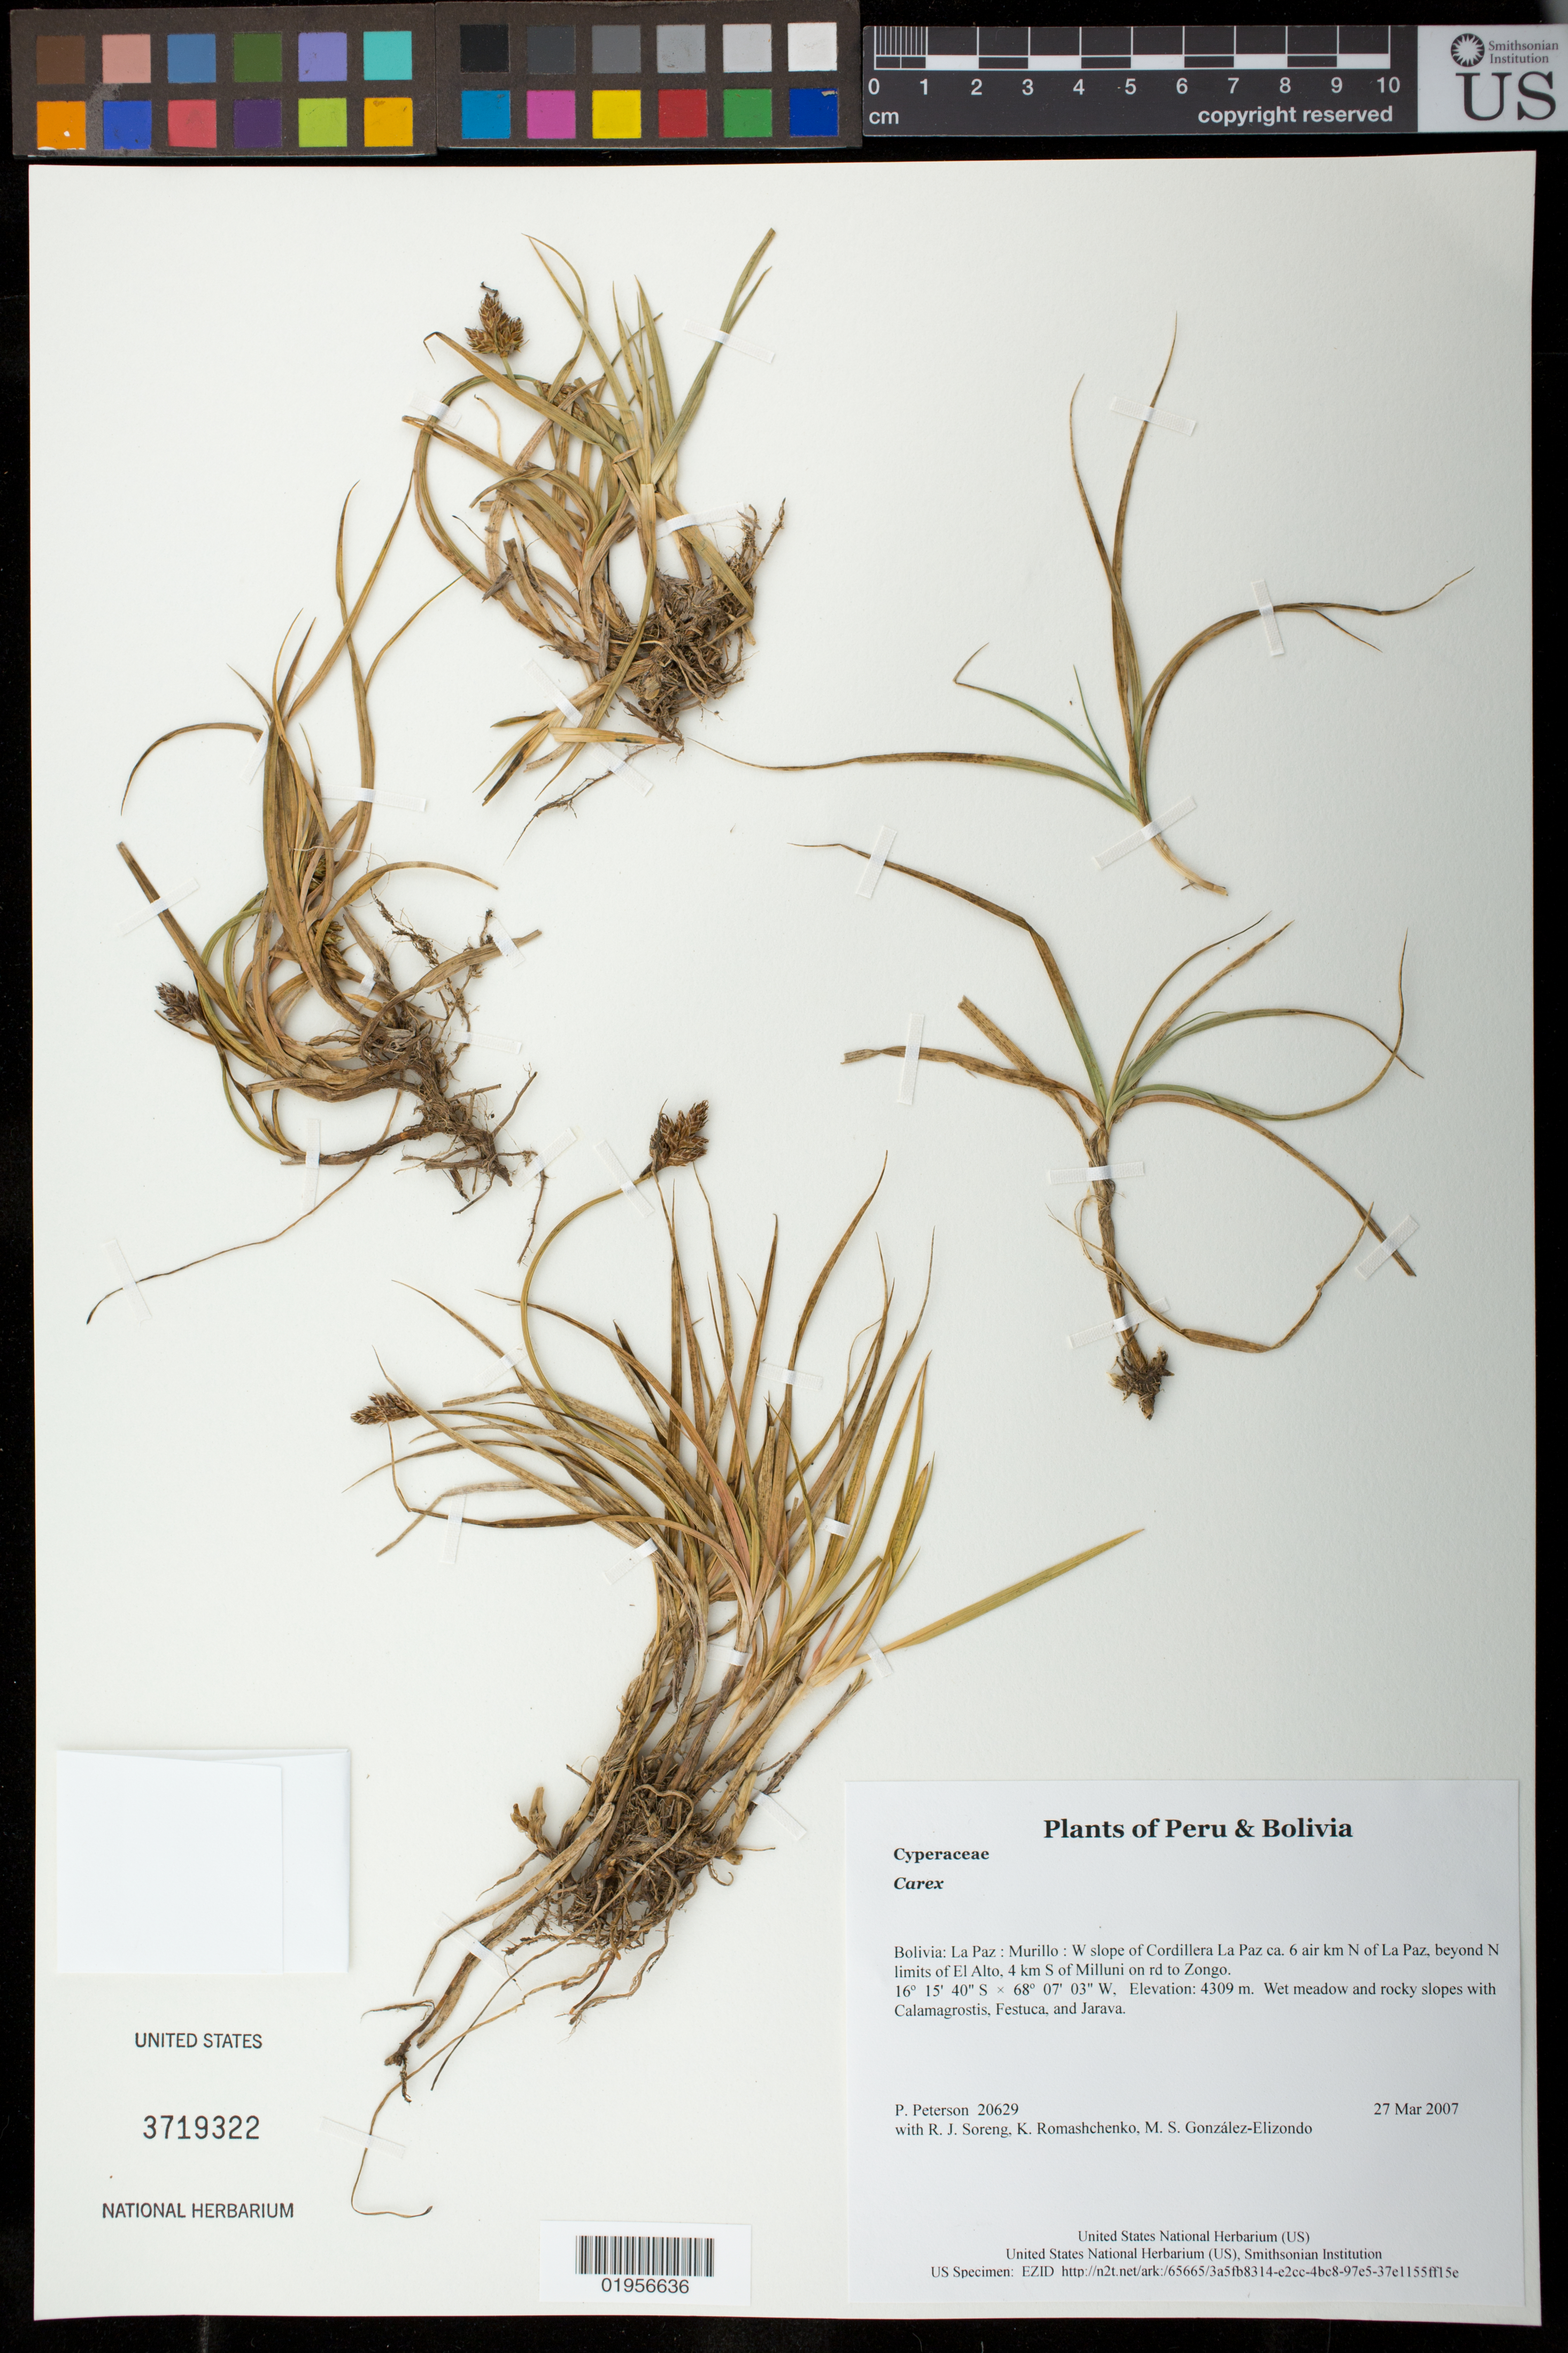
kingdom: Plantae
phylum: Tracheophyta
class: Liliopsida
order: Poales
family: Cyperaceae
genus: Carex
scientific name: Carex sp.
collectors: P. M. Peterson, R. J. Soreng, K. Romashchenko & M. S. González-Elizondo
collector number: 20629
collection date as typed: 27 Mar 2007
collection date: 2007-03-27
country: Bolivia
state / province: La Paz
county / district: Murillo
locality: W slope of Cordillera La Paz ca. 6 air km N of La Paz, beyond N limits of El Alto, 4 km S of Milluni on rd to Zongo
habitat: Wet meadow and rocky slopes with Calamagrostis, Festuca, and Jarava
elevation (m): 4309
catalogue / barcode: US 3719322